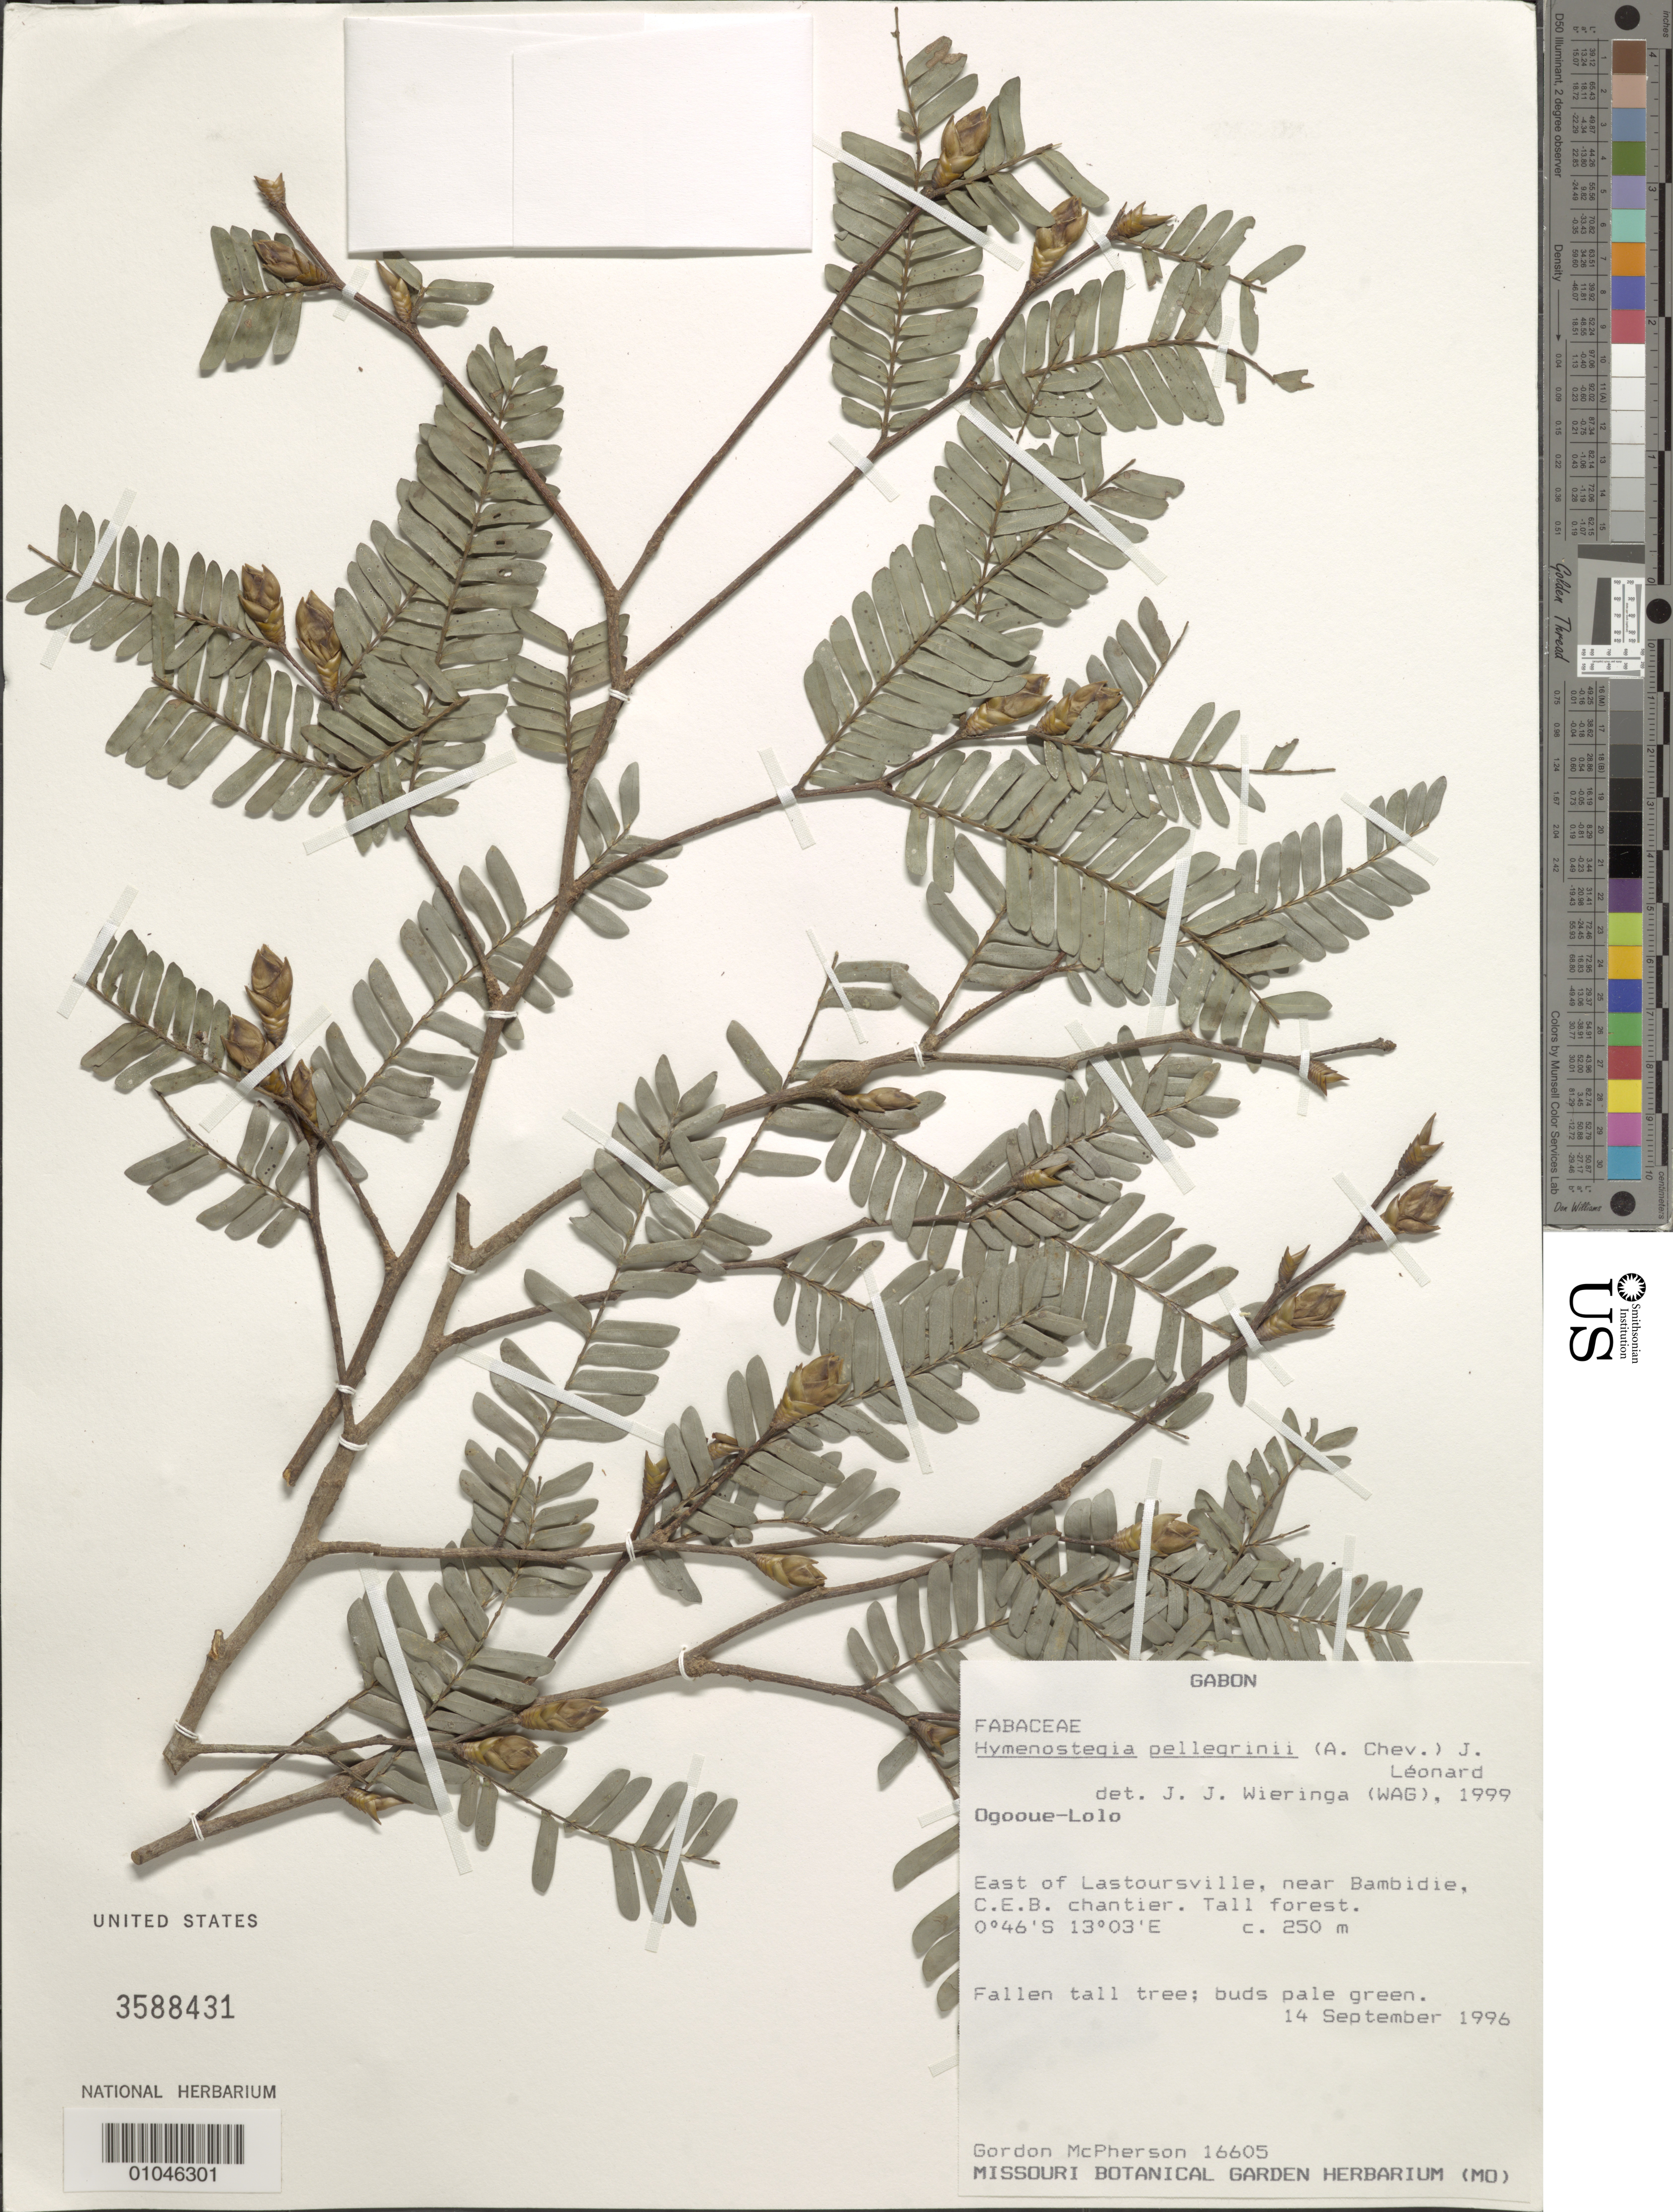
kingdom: Plantae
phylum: Tracheophyta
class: Magnoliopsida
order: Fabales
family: Fabaceae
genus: Hymenostegia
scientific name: Hymenostegia pellegrinii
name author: (A. Chev.) J. Léonard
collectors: G. D. McPherson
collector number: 16605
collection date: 1996-09-14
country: Gabon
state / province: Ogooué-Lolo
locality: E of Lastoursville, near Bambidie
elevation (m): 250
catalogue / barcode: US 3588431